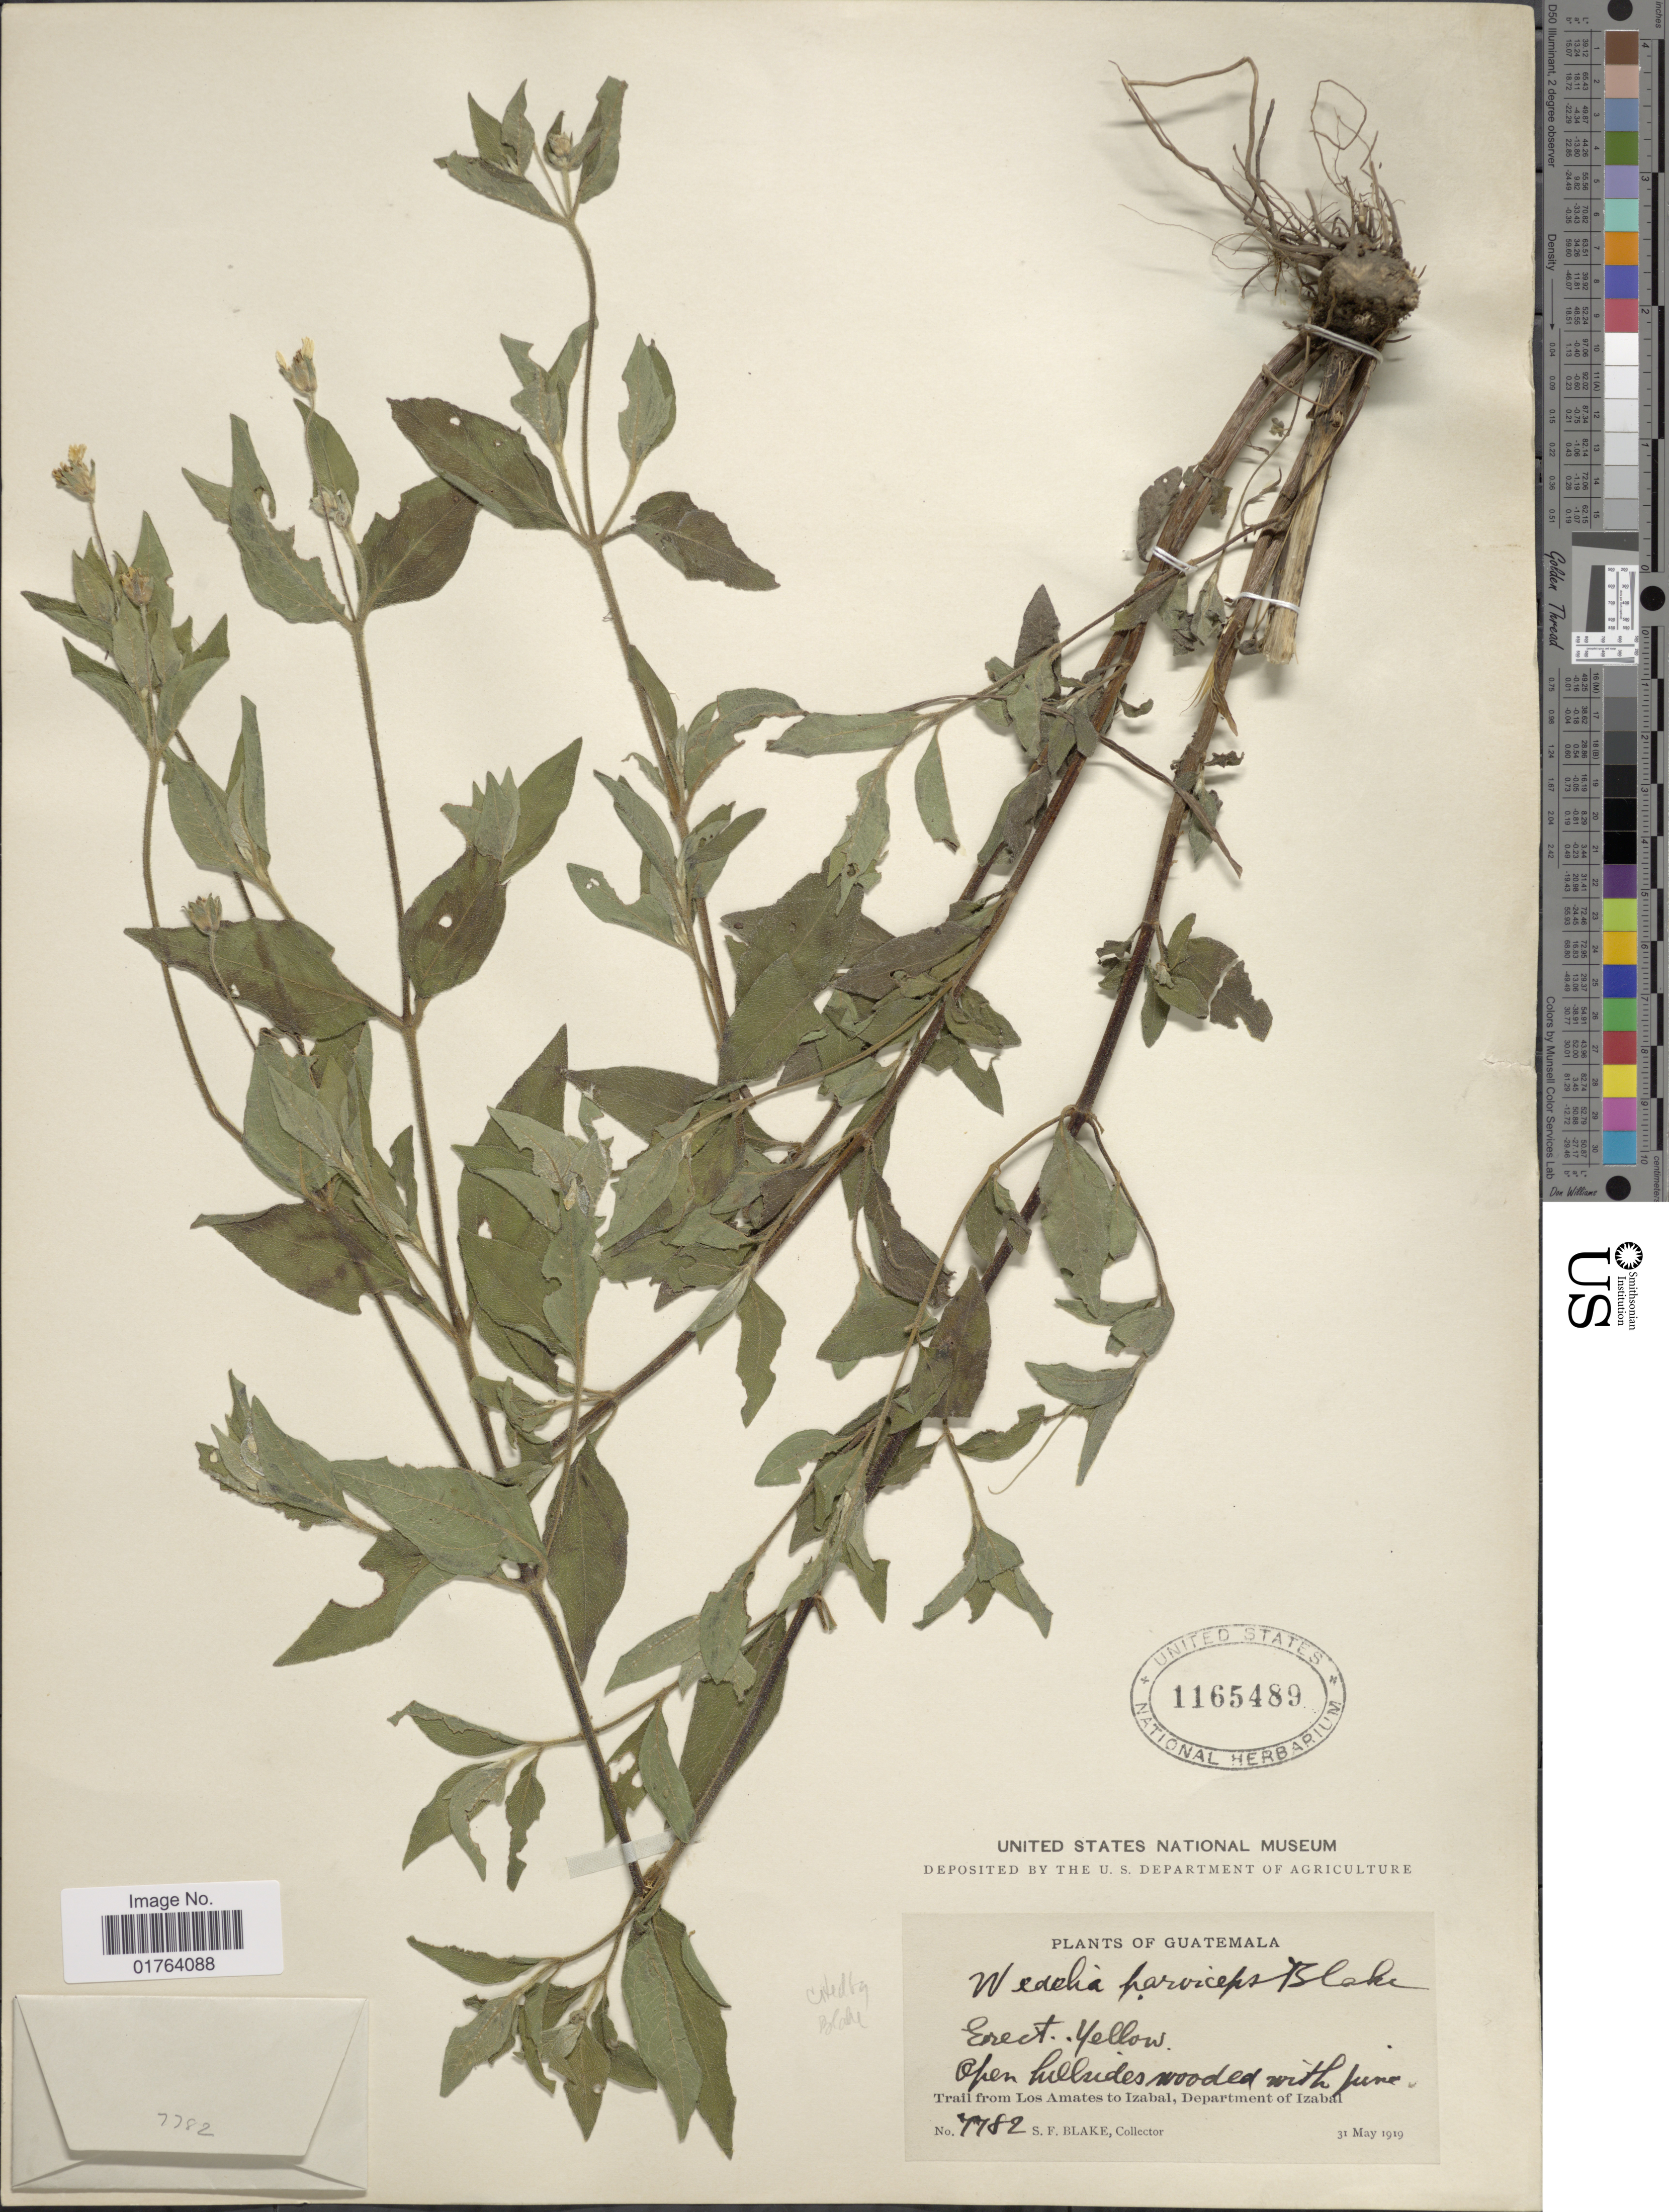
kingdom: Plantae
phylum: Tracheophyta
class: Magnoliopsida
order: Asterales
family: Asteraceae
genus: Wedelia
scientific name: Wedelia acapulcensis var. parviceps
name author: (S.F. Blake) Strother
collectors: S. Blake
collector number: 7782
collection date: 1919-05-31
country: Guatemala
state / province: Izabal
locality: Trail from Os Amates to Izabal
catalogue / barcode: US 1165489